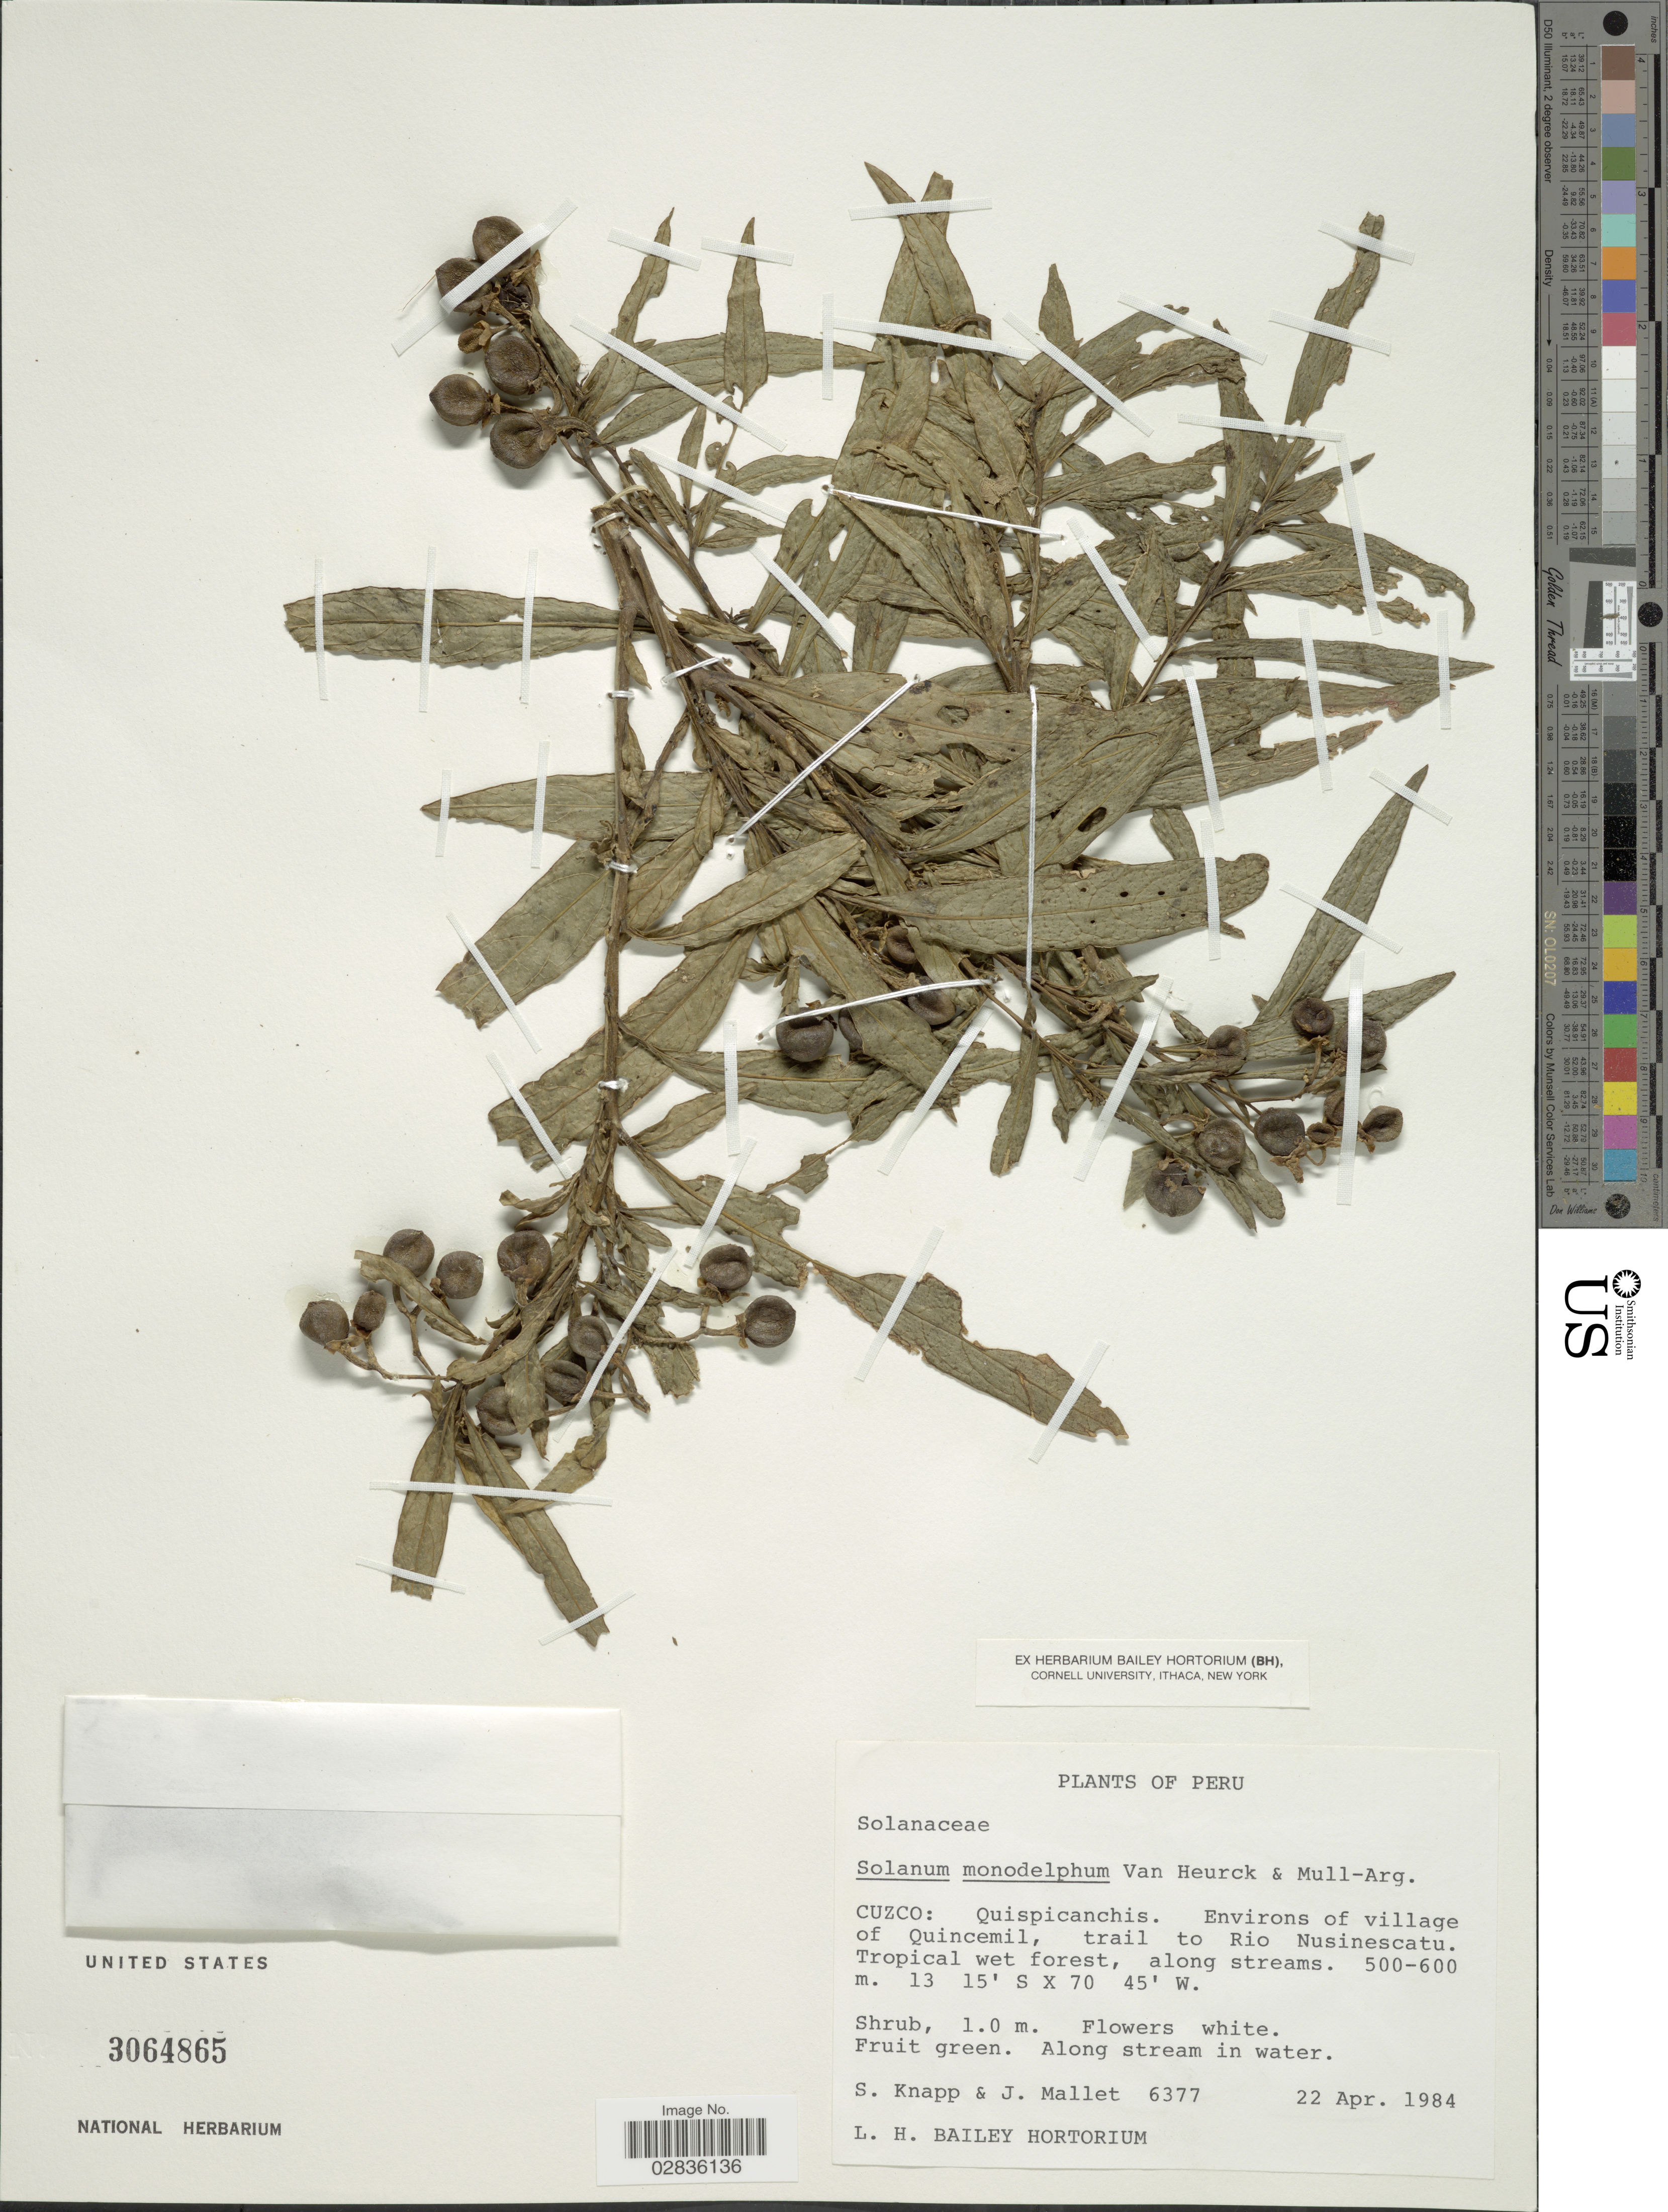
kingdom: Plantae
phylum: Tracheophyta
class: Magnoliopsida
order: Solanales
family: Solanaceae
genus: Solanum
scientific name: Solanum monadelphum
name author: Van Heurck & Müll. Arg.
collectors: S. Knapp & J. Mallet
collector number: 6377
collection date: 1984-04-22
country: Peru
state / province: Cusco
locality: Cuzco: Quispicanchis. Environs of village of Quincemil, trail to Rio Nusinescatu.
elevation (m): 500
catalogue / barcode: US 3064865